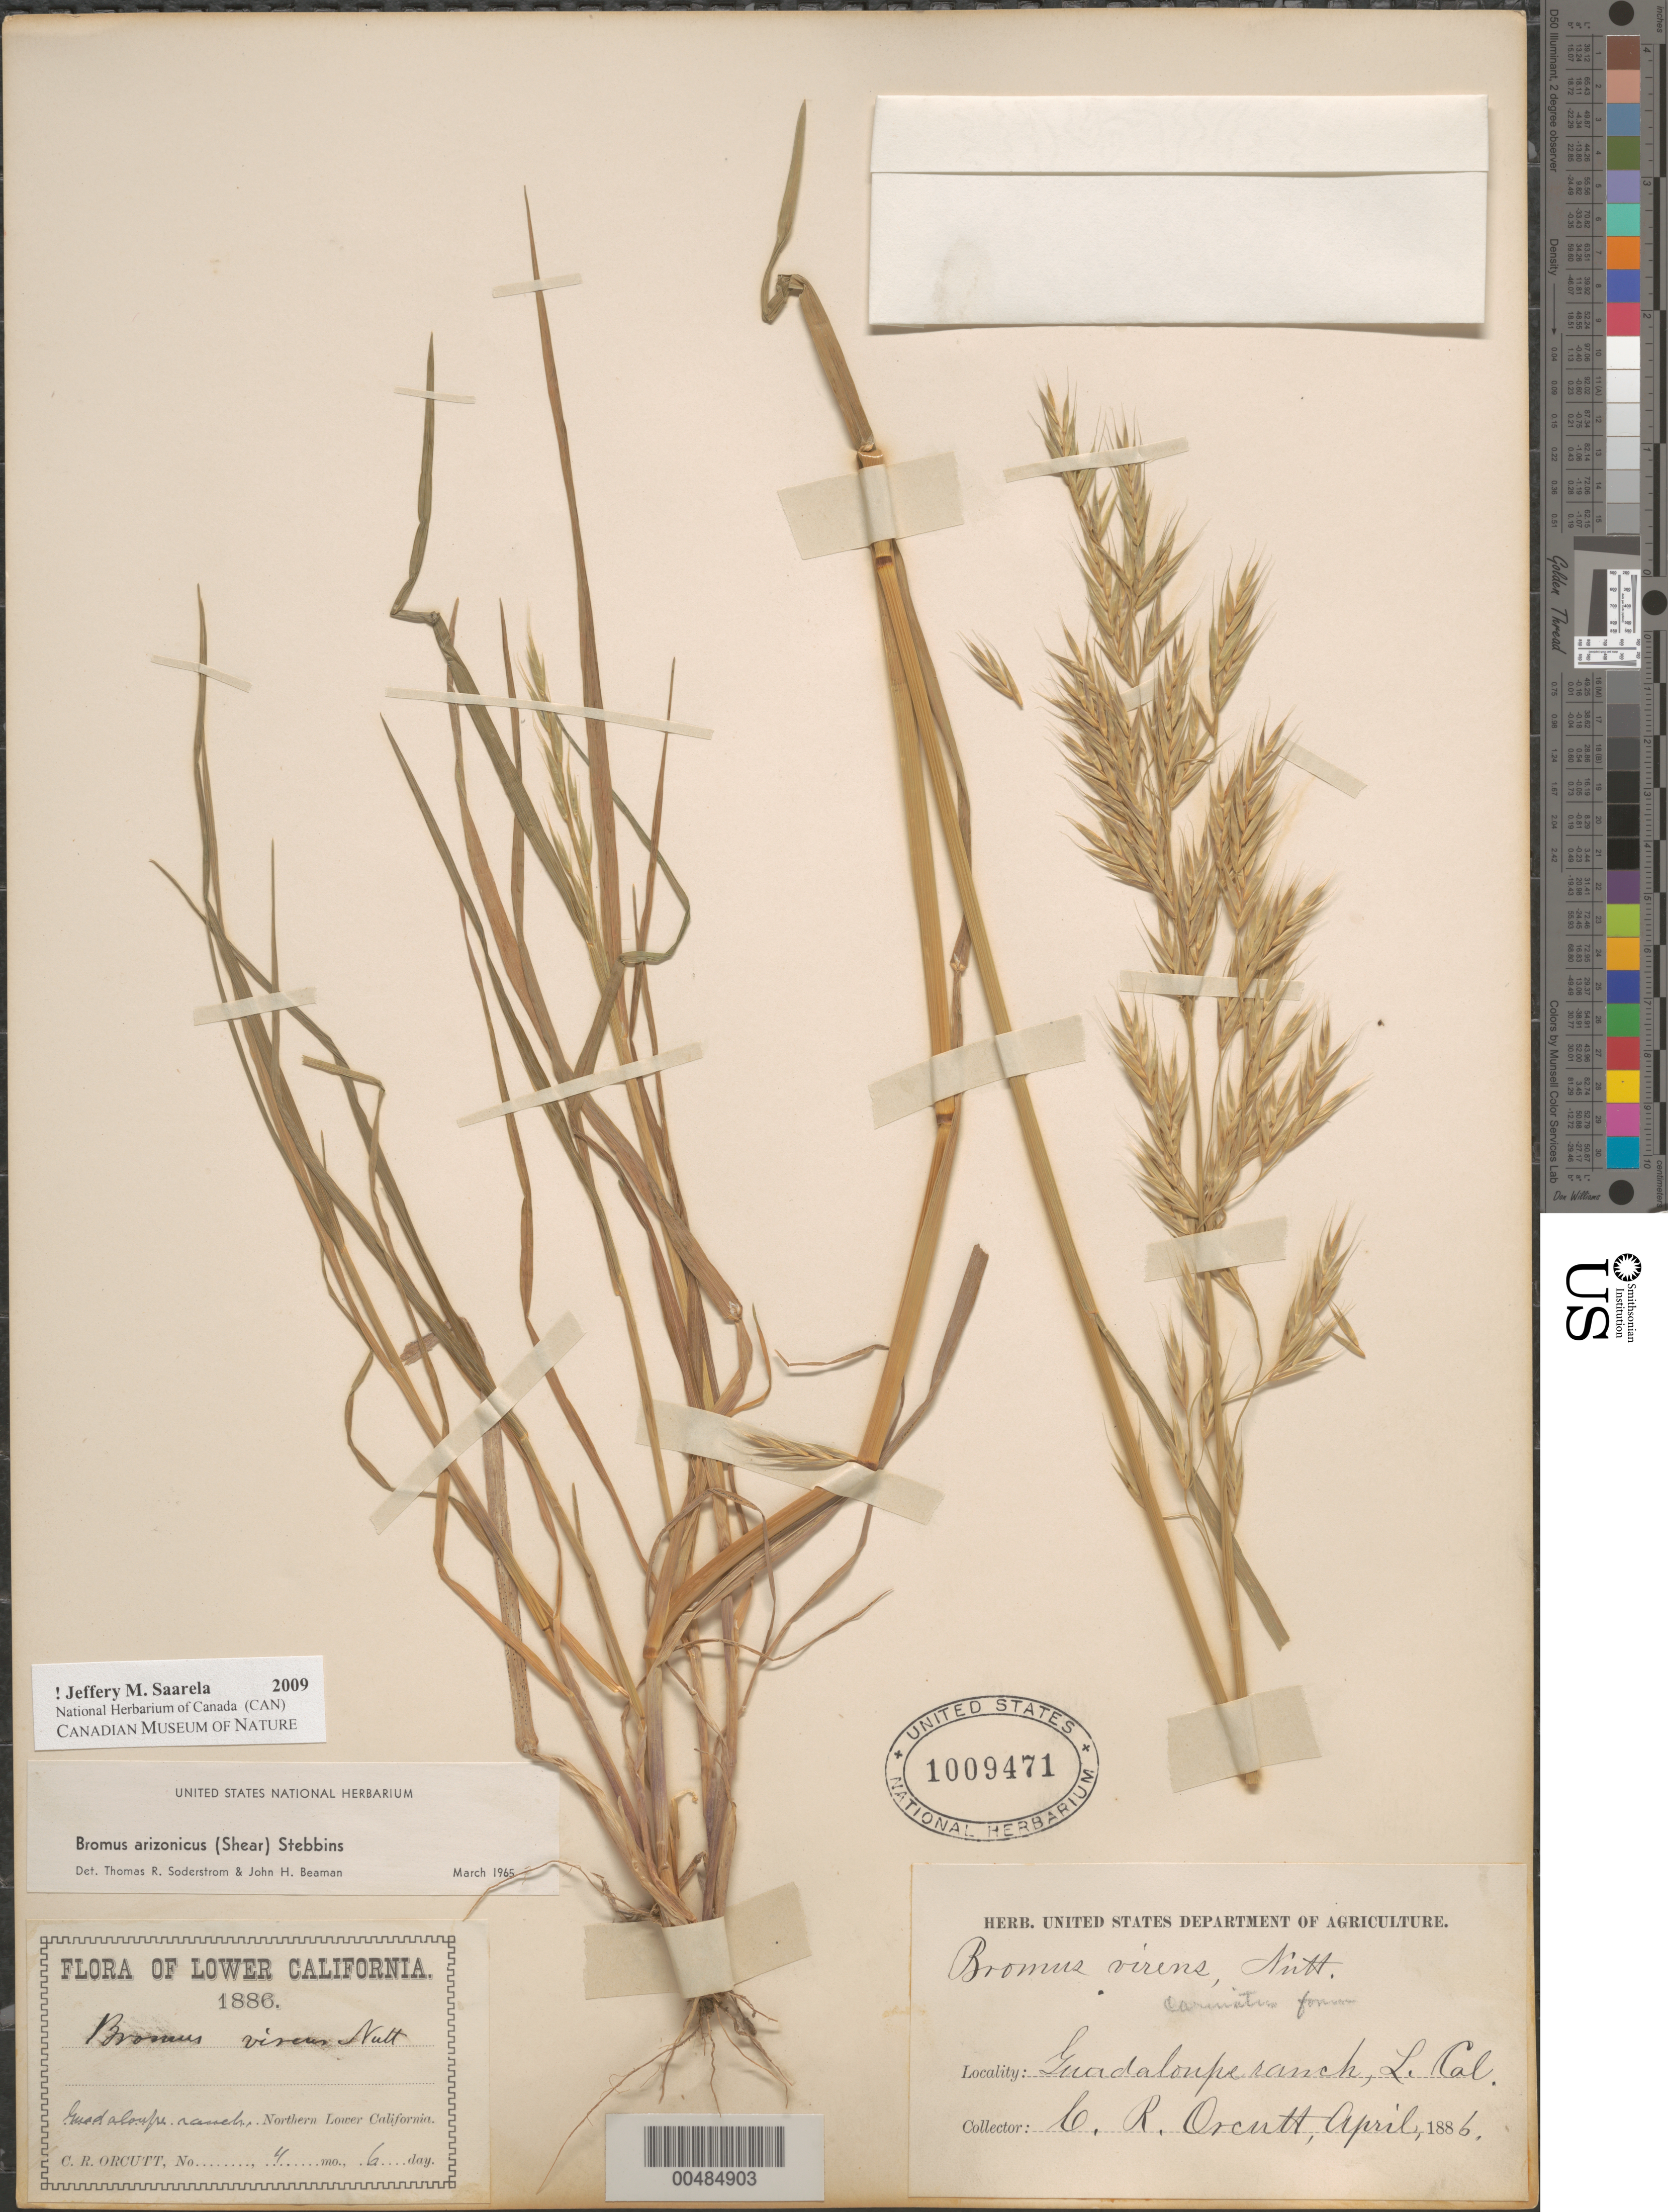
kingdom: Plantae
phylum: Tracheophyta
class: Liliopsida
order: Poales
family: Poaceae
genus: Bromus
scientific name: Bromus carinatus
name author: Hook. & Arn.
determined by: Soderstrom, T. R.; Beaman, J. H.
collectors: C. R. Orcutt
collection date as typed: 6 Apr 1886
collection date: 1886-04-06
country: Mexico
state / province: Baja California Norte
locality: Guadaloupe Ranch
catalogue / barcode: US 1009471